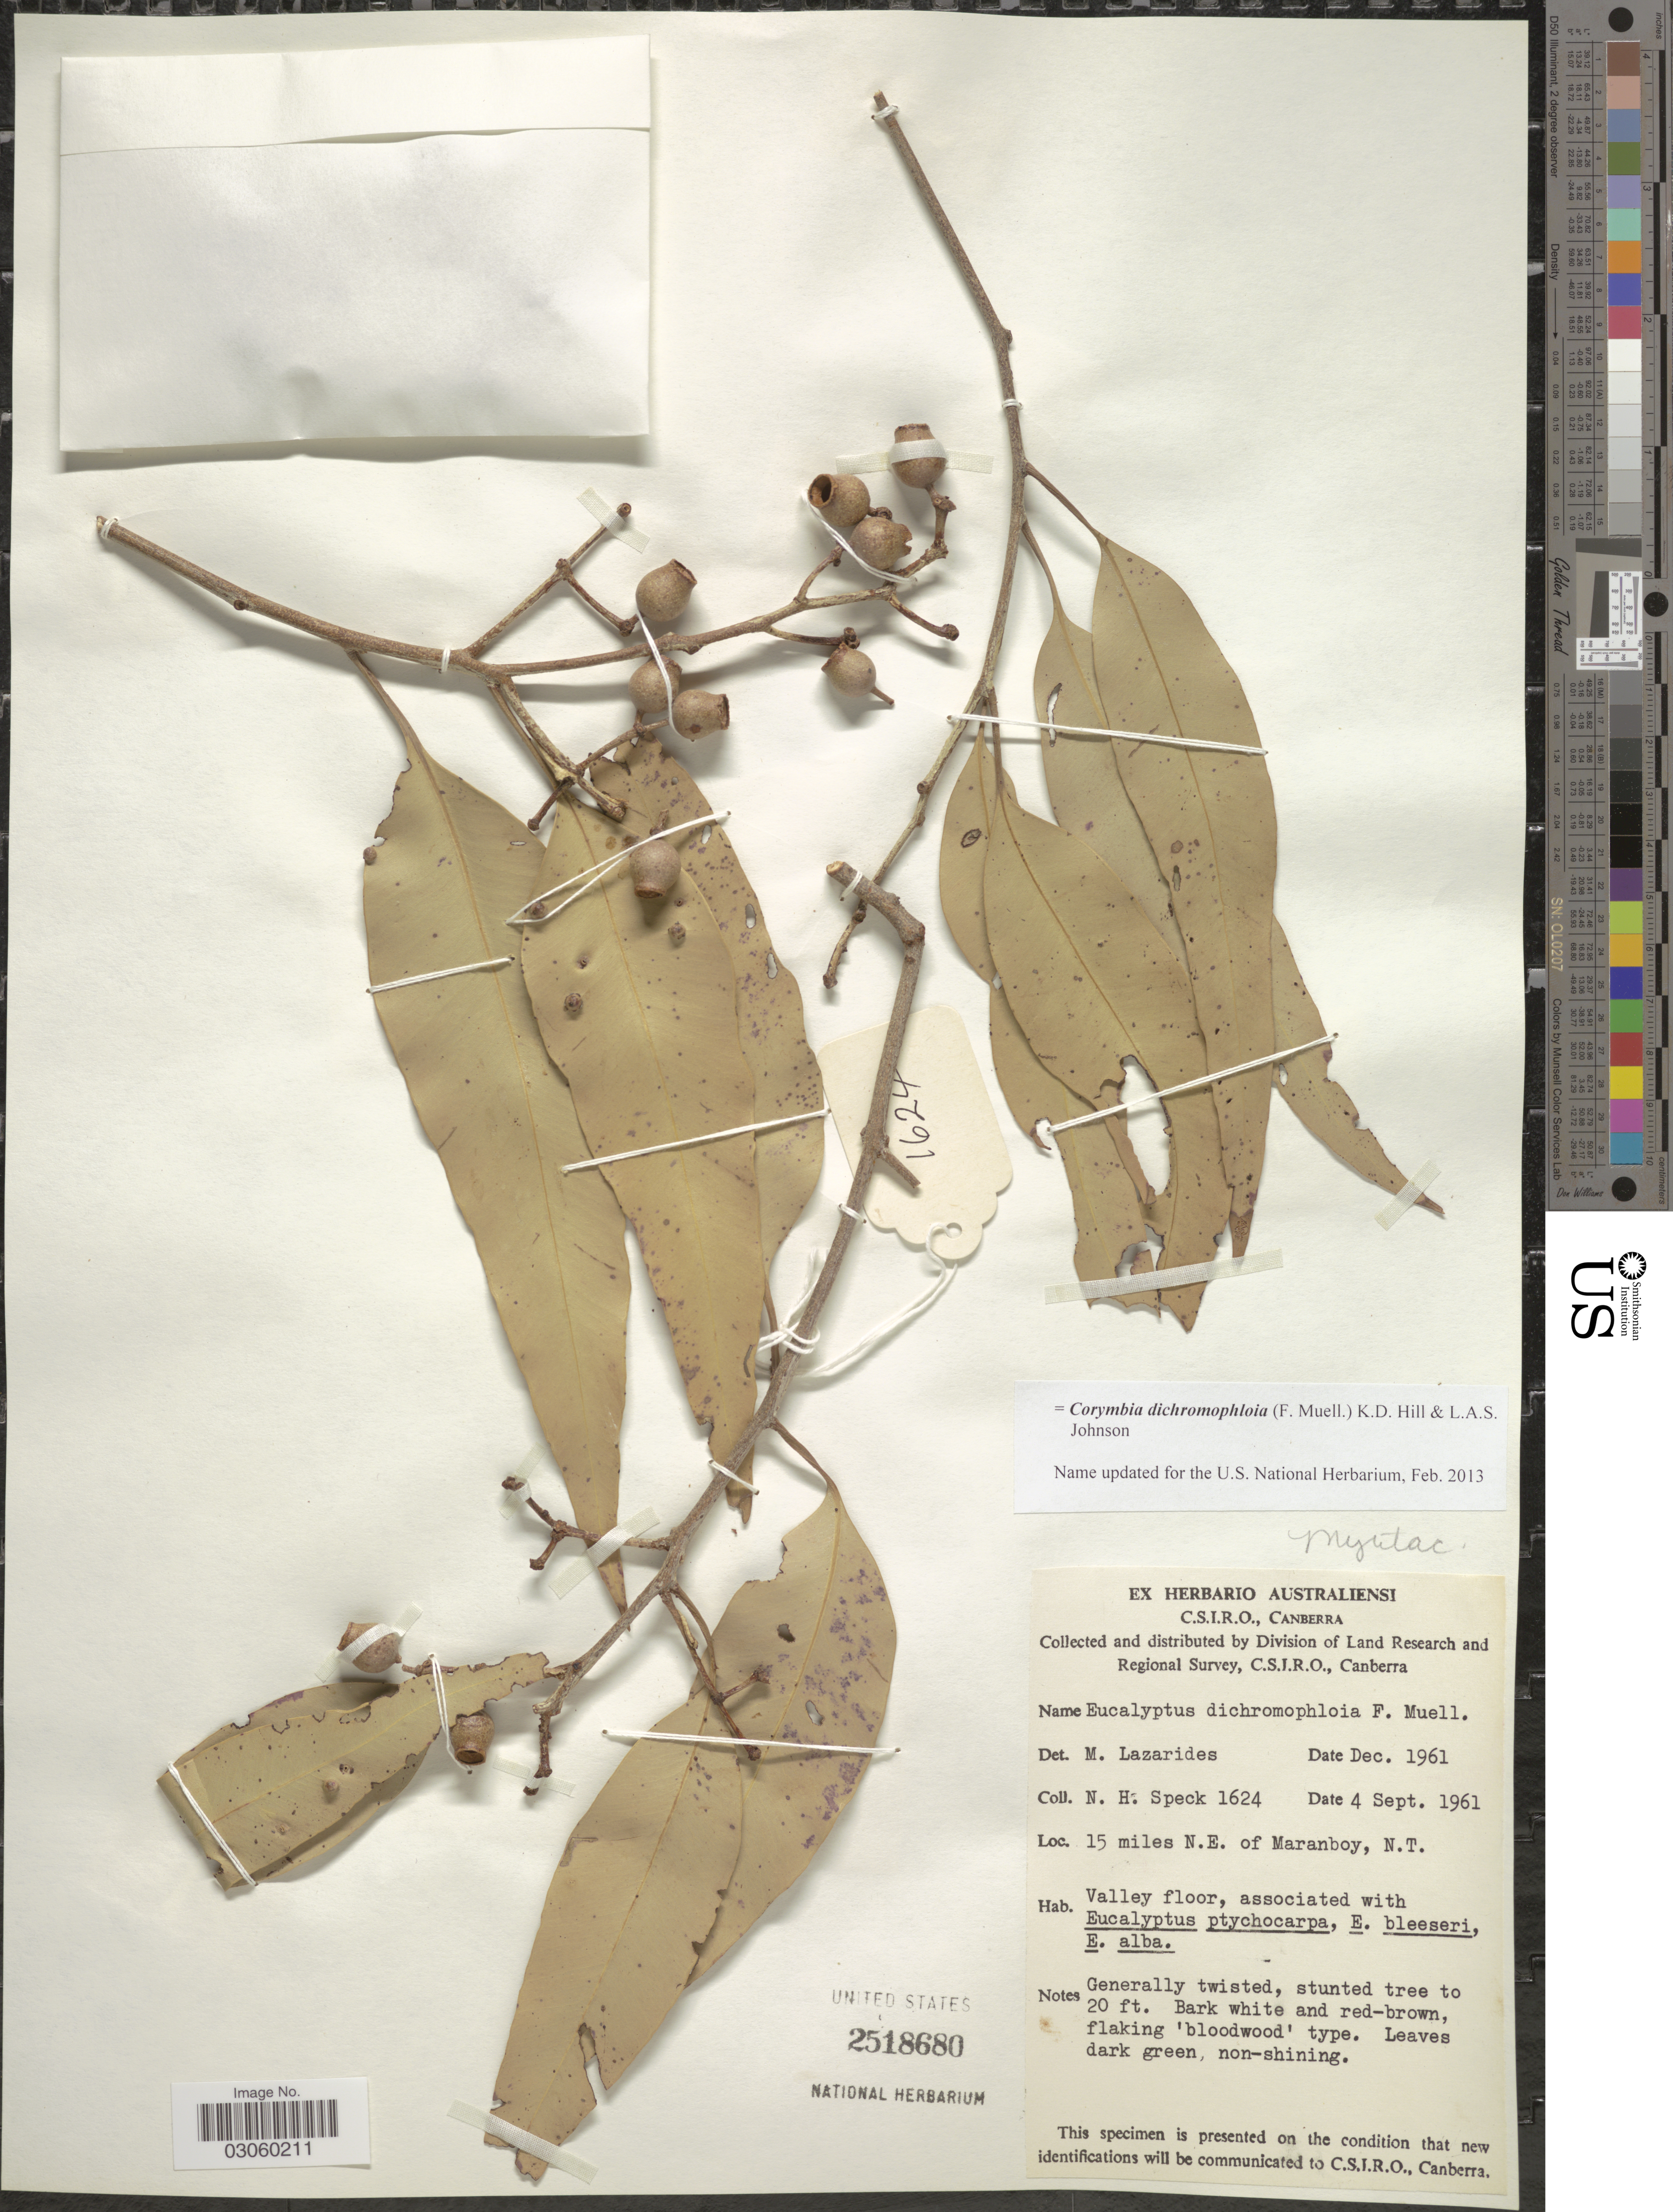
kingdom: Plantae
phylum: Tracheophyta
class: Magnoliopsida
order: Myrtales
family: Myrtaceae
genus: Corymbia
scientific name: Corymbia dichromophloia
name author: (F. Muell.) K.D. Hill & L.A.S. Johnson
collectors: N. Speck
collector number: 1624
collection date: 1961-09-04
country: Australia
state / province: Northern Territory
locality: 15 miles N.E. of Maranboy, N.T.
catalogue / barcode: US 2518680